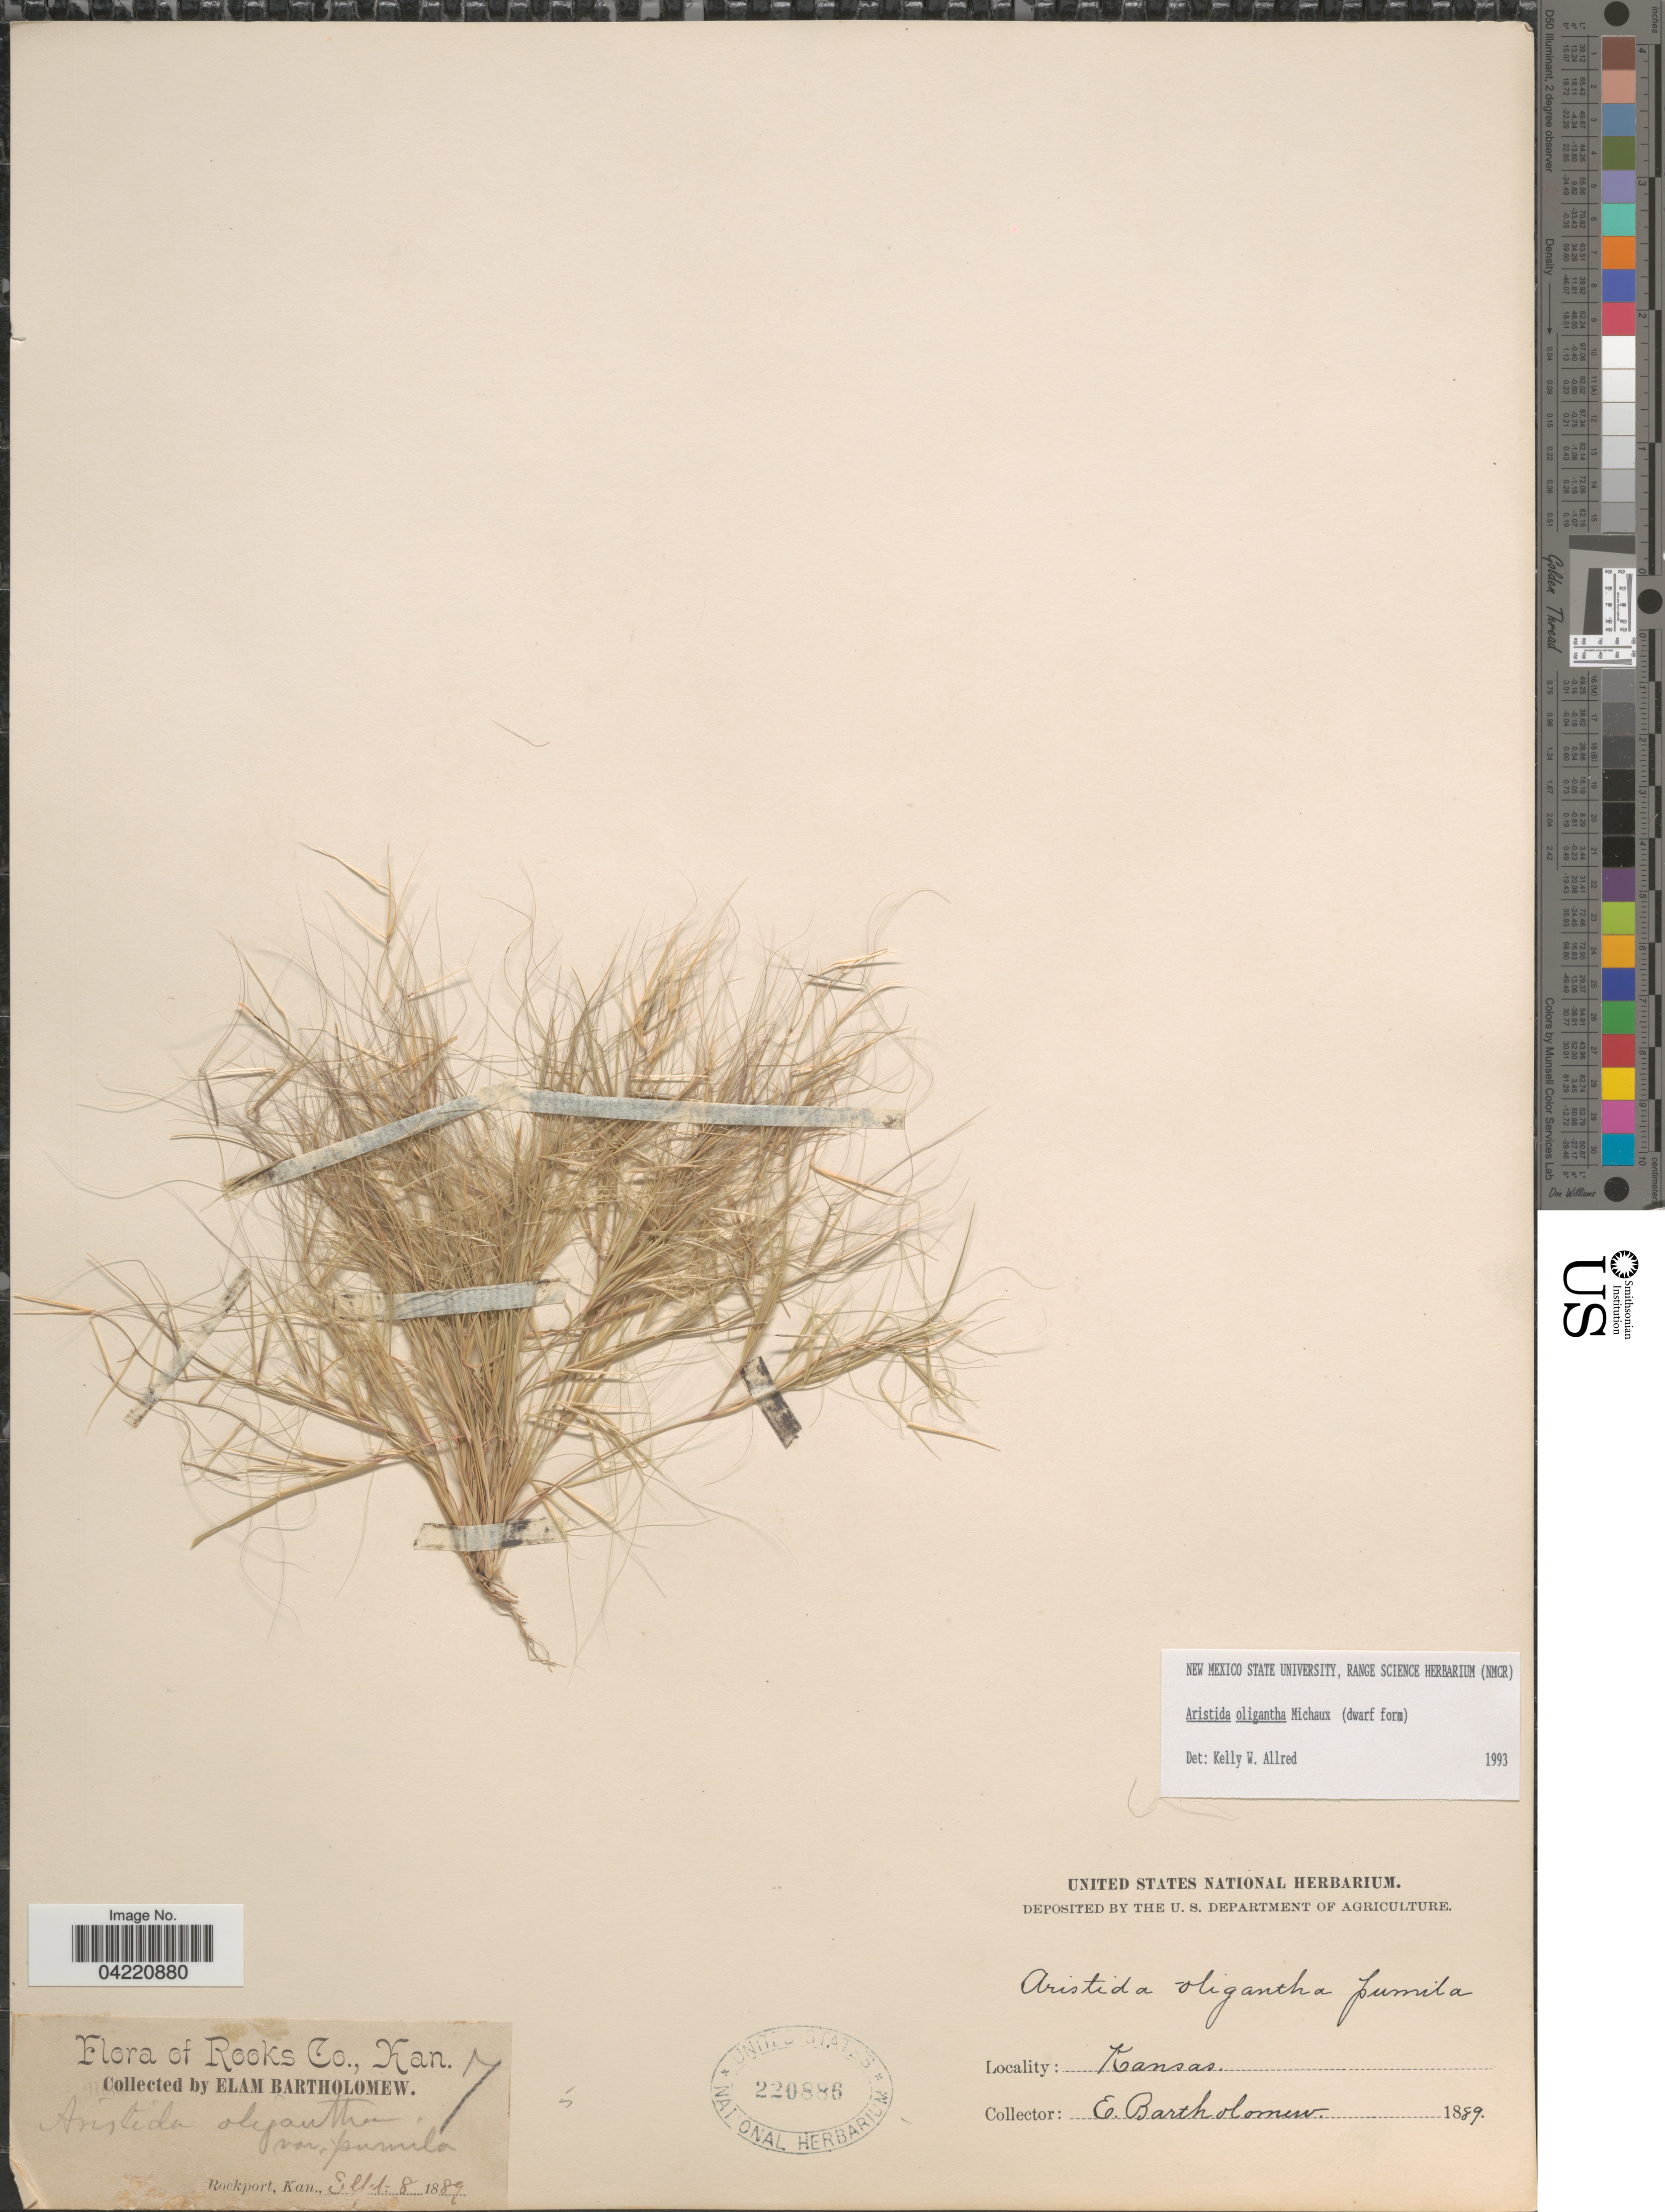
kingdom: Plantae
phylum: Tracheophyta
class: Liliopsida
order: Poales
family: Poaceae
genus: Aristida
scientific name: Aristida oligantha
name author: Michx.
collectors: E. Bartholomew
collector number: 7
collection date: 1889-09-08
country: United States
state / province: Kansas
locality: Rockport. Rooks Co.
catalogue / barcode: US 220886